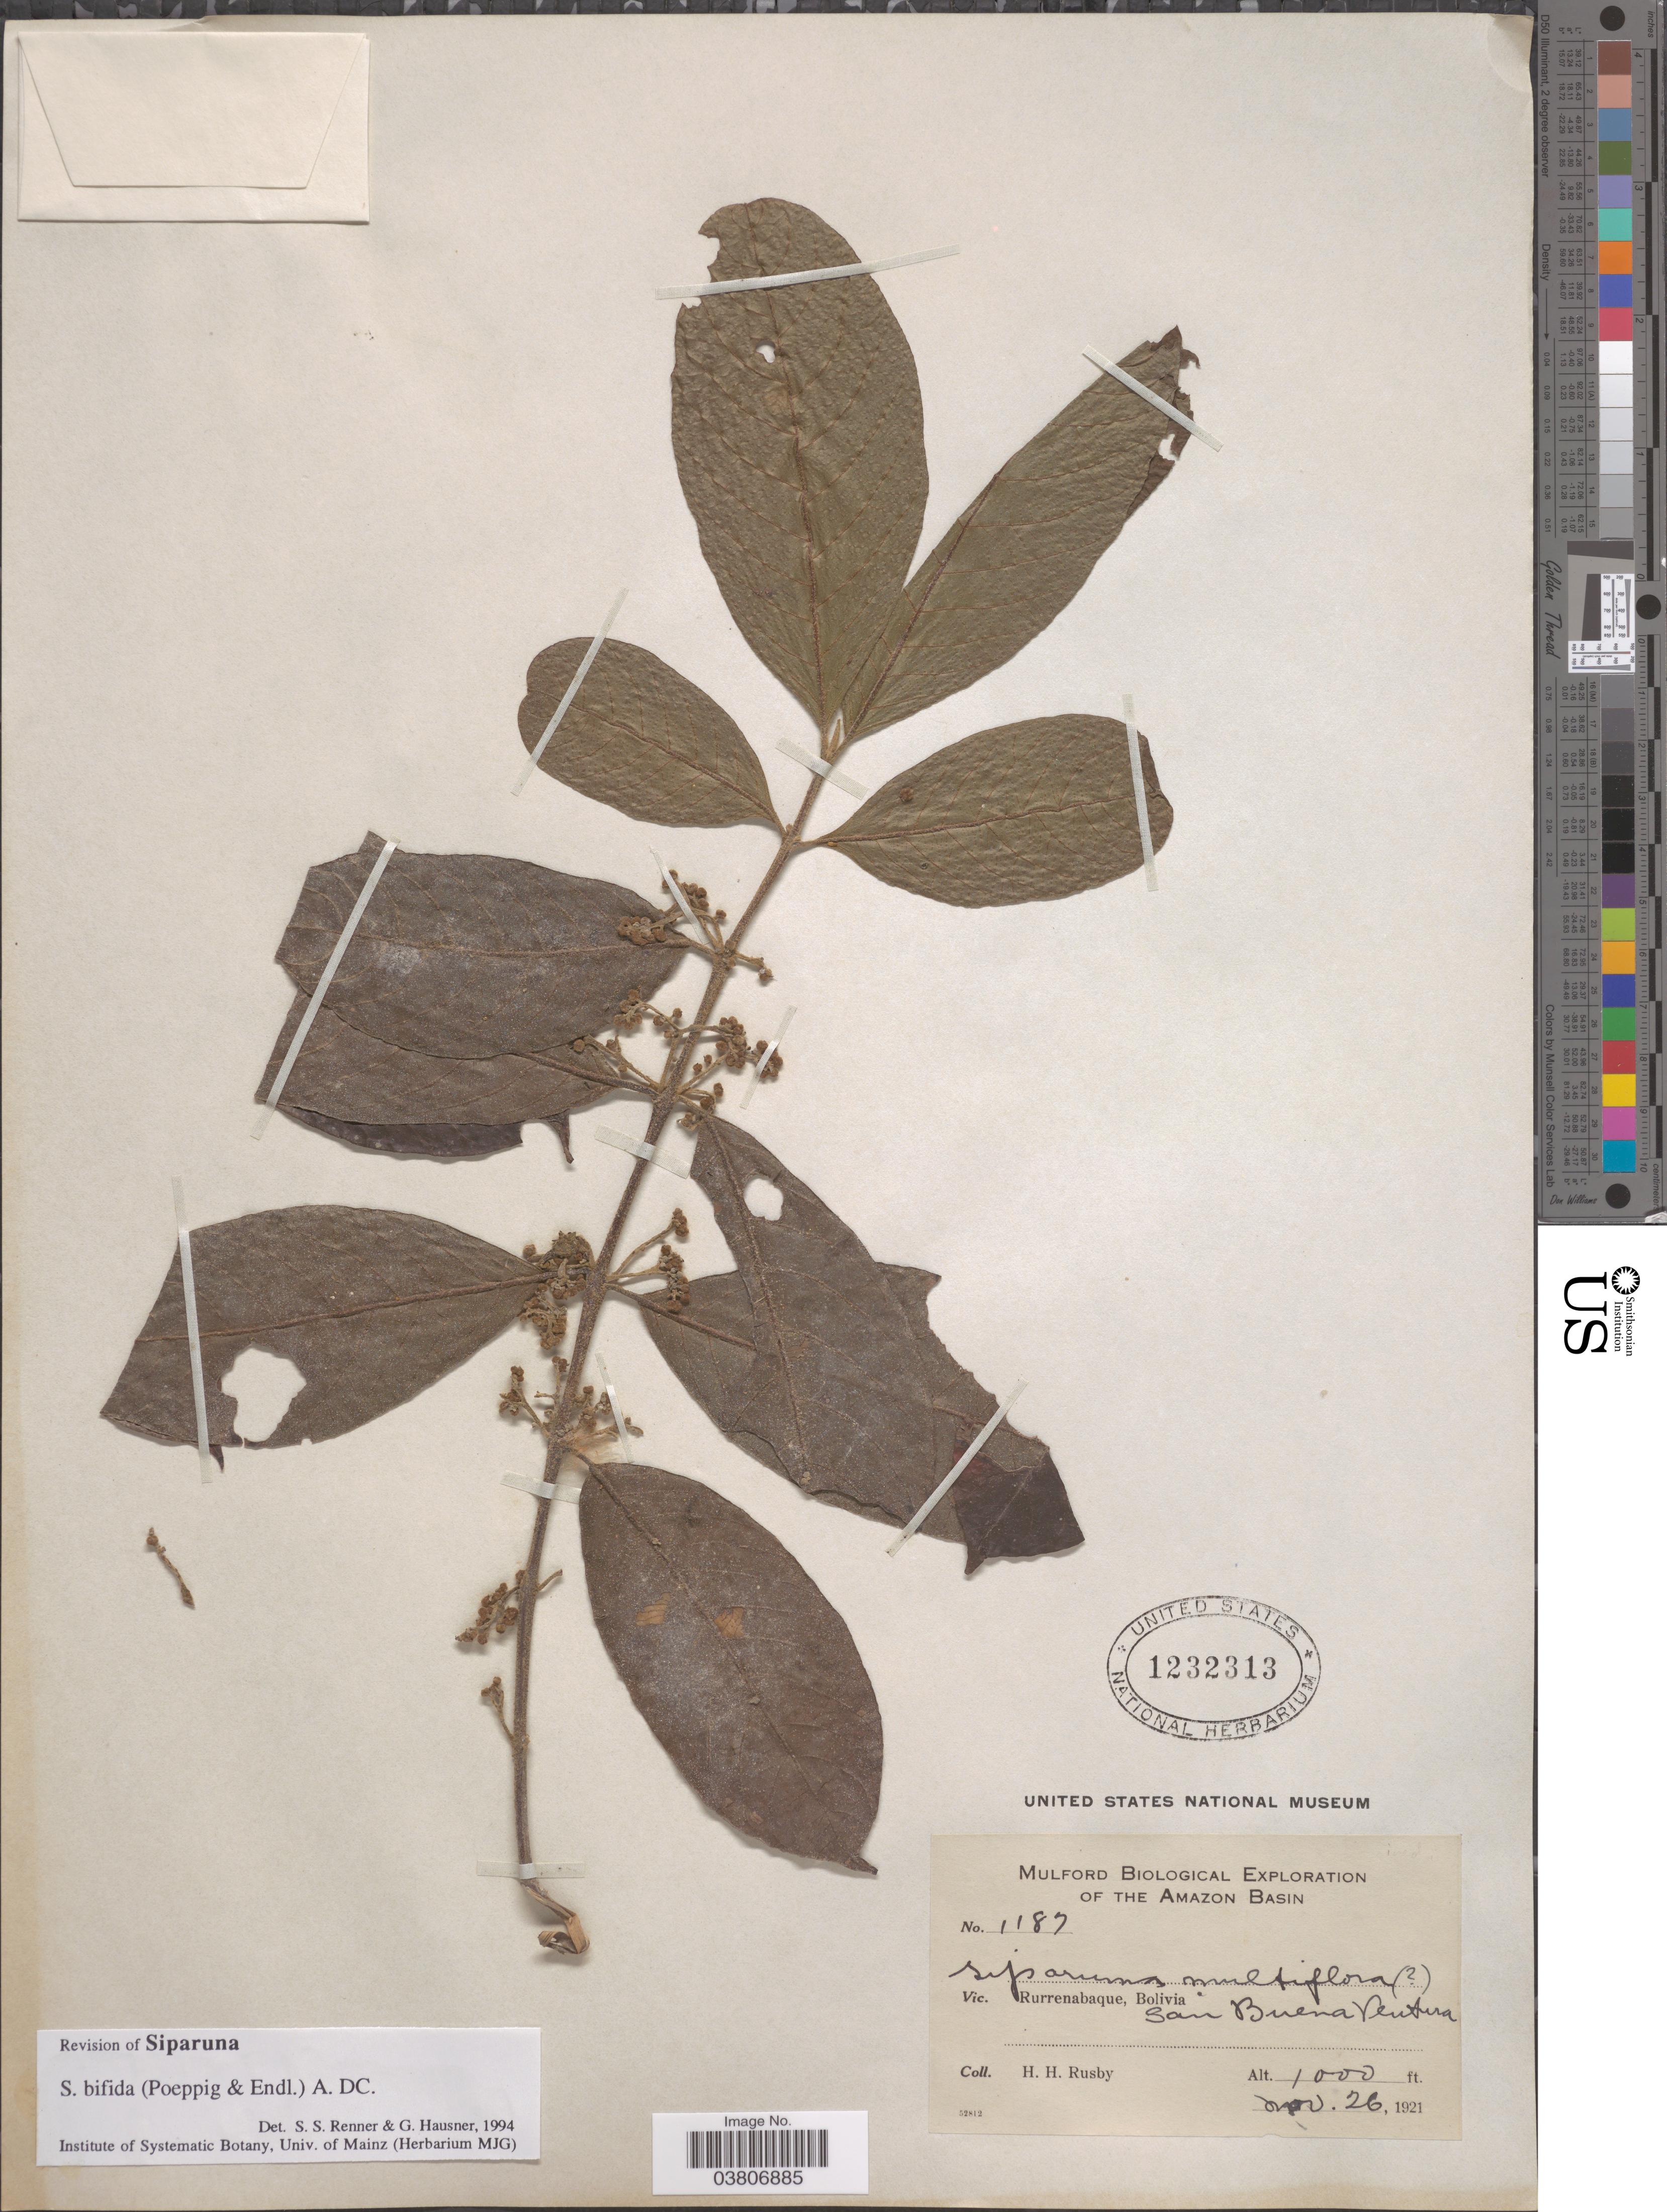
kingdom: Plantae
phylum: Tracheophyta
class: Magnoliopsida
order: Laurales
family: Siparunaceae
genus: Siparuna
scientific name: Siparuna bifida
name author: (Poepp. & Endl.) A. DC.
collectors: H. H. Rusby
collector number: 1187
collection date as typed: Nov. 26, 1921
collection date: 1921-11-26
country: Bolivia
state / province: La Paz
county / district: Iturralde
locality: San Buena Ventura. Rurrenabaque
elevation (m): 305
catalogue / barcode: US 1232313